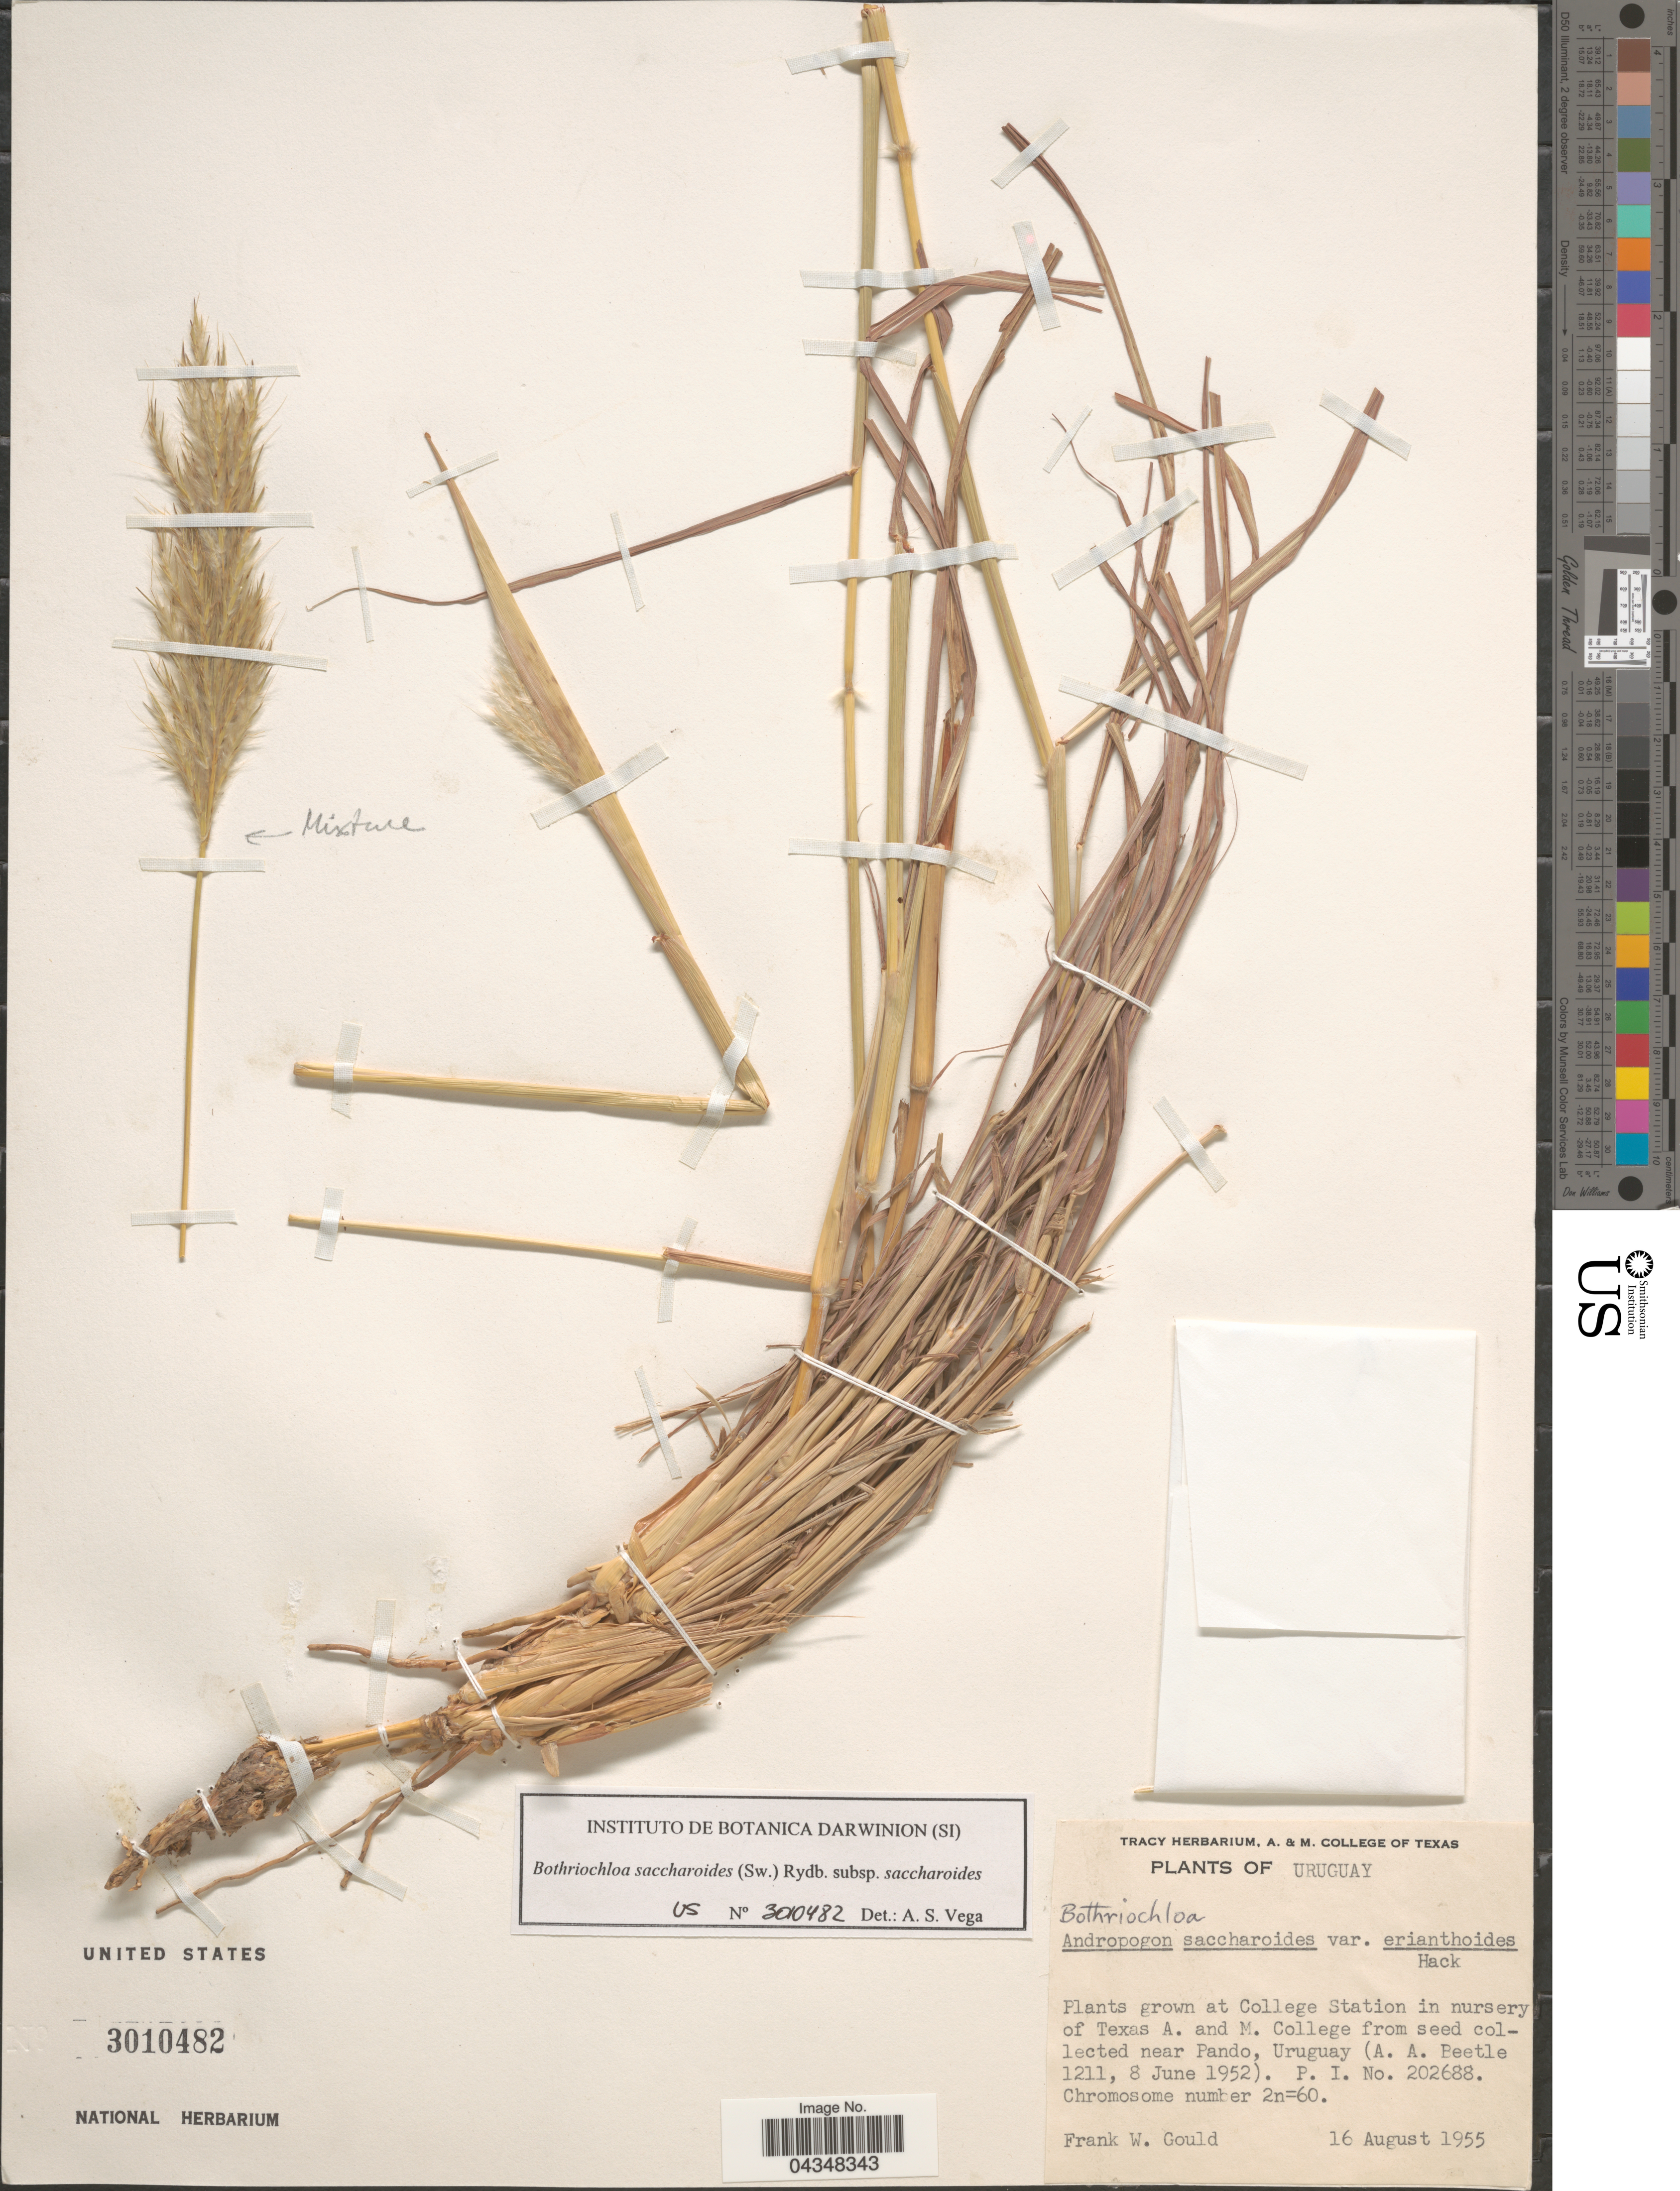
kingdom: Plantae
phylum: Tracheophyta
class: Liliopsida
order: Poales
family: Poaceae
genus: Bothriochloa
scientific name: Bothriochloa saccharoides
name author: (Sw.) Rydb.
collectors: F. W. Gould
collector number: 202688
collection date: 1955-08-16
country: United States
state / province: Texas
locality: At College Station in nursery of Texas A. and M. College.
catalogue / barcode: US 3010482